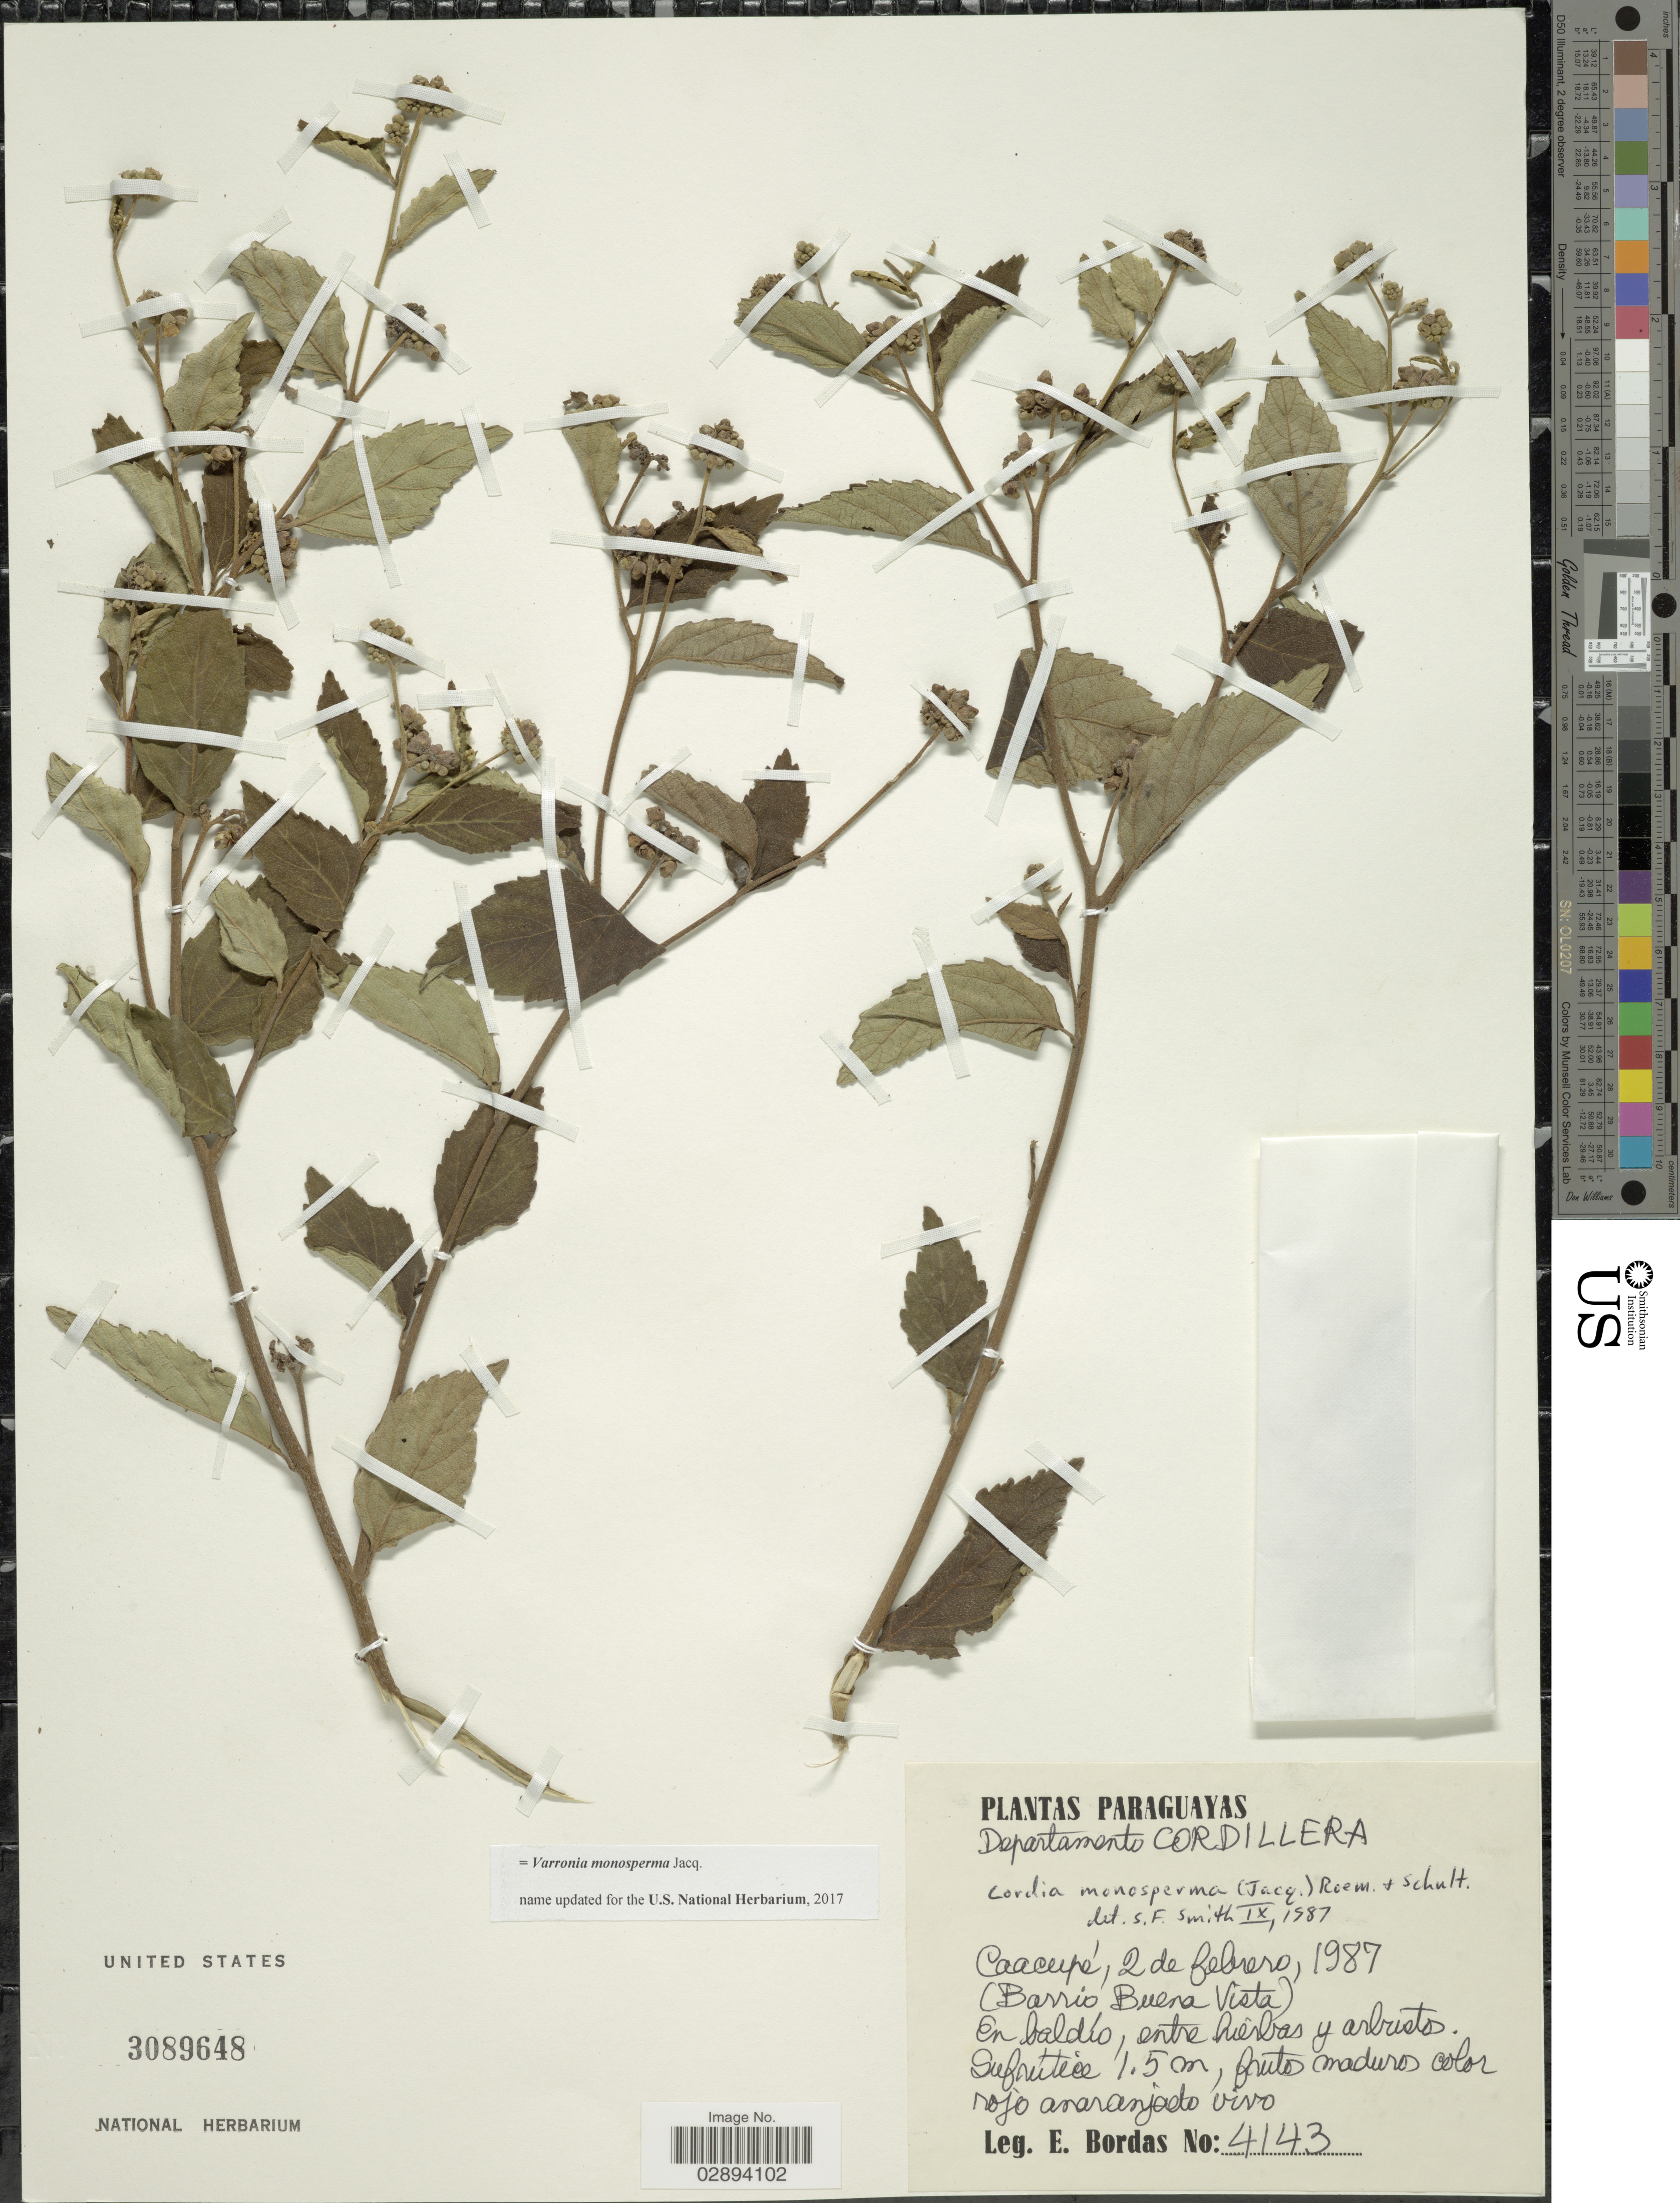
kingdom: Plantae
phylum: Tracheophyta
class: Magnoliopsida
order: Boraginales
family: Cordiaceae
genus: Varronia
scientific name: Varronia monosperma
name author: Jacq.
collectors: E. Bordas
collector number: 4143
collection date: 1987-02-02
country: Paraguay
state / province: Cordillera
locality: Departamento Cordillera, Caacupé, (Barrio Buena Vista).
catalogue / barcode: US 3089648